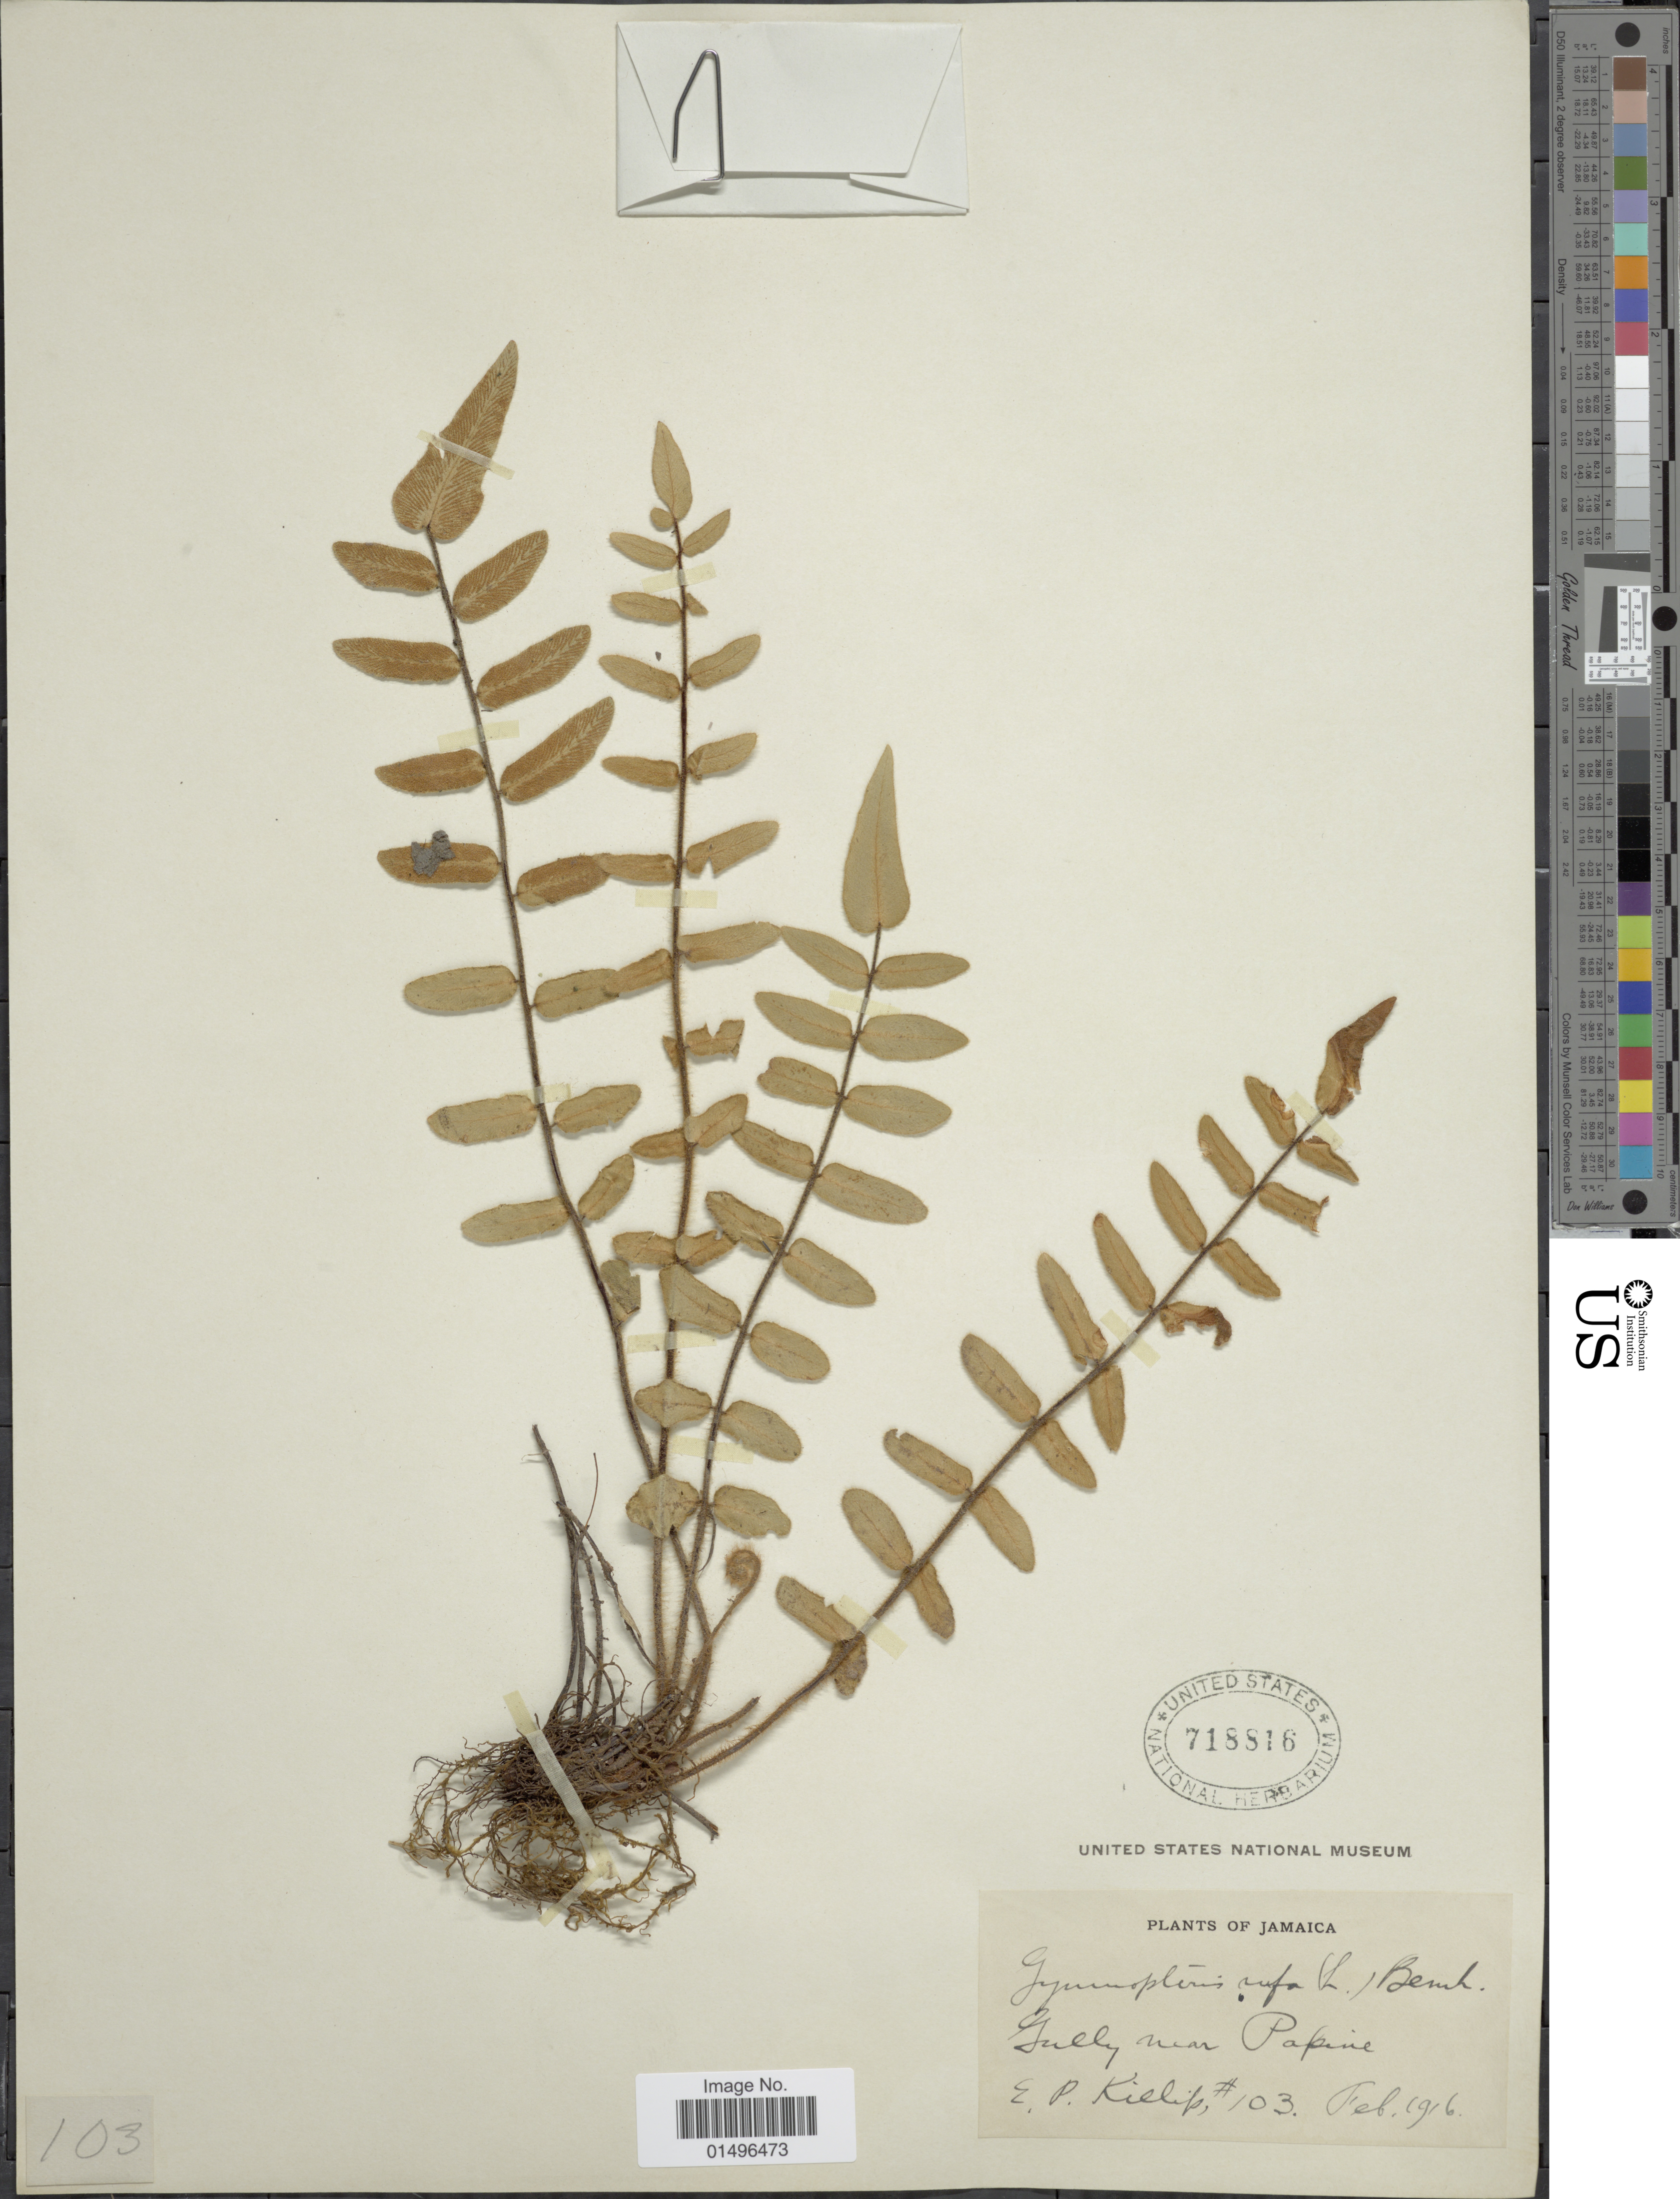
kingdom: Plantae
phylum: Tracheophyta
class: Polypodiopsida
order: Polypodiales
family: Pteridaceae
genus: Hemionitis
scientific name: Hemionitis rufa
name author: (L.) Sw.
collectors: E. P. Killip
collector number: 103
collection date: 1916-02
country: Jamaica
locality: Jamaica, Gully, near Papine.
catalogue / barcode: US 718816